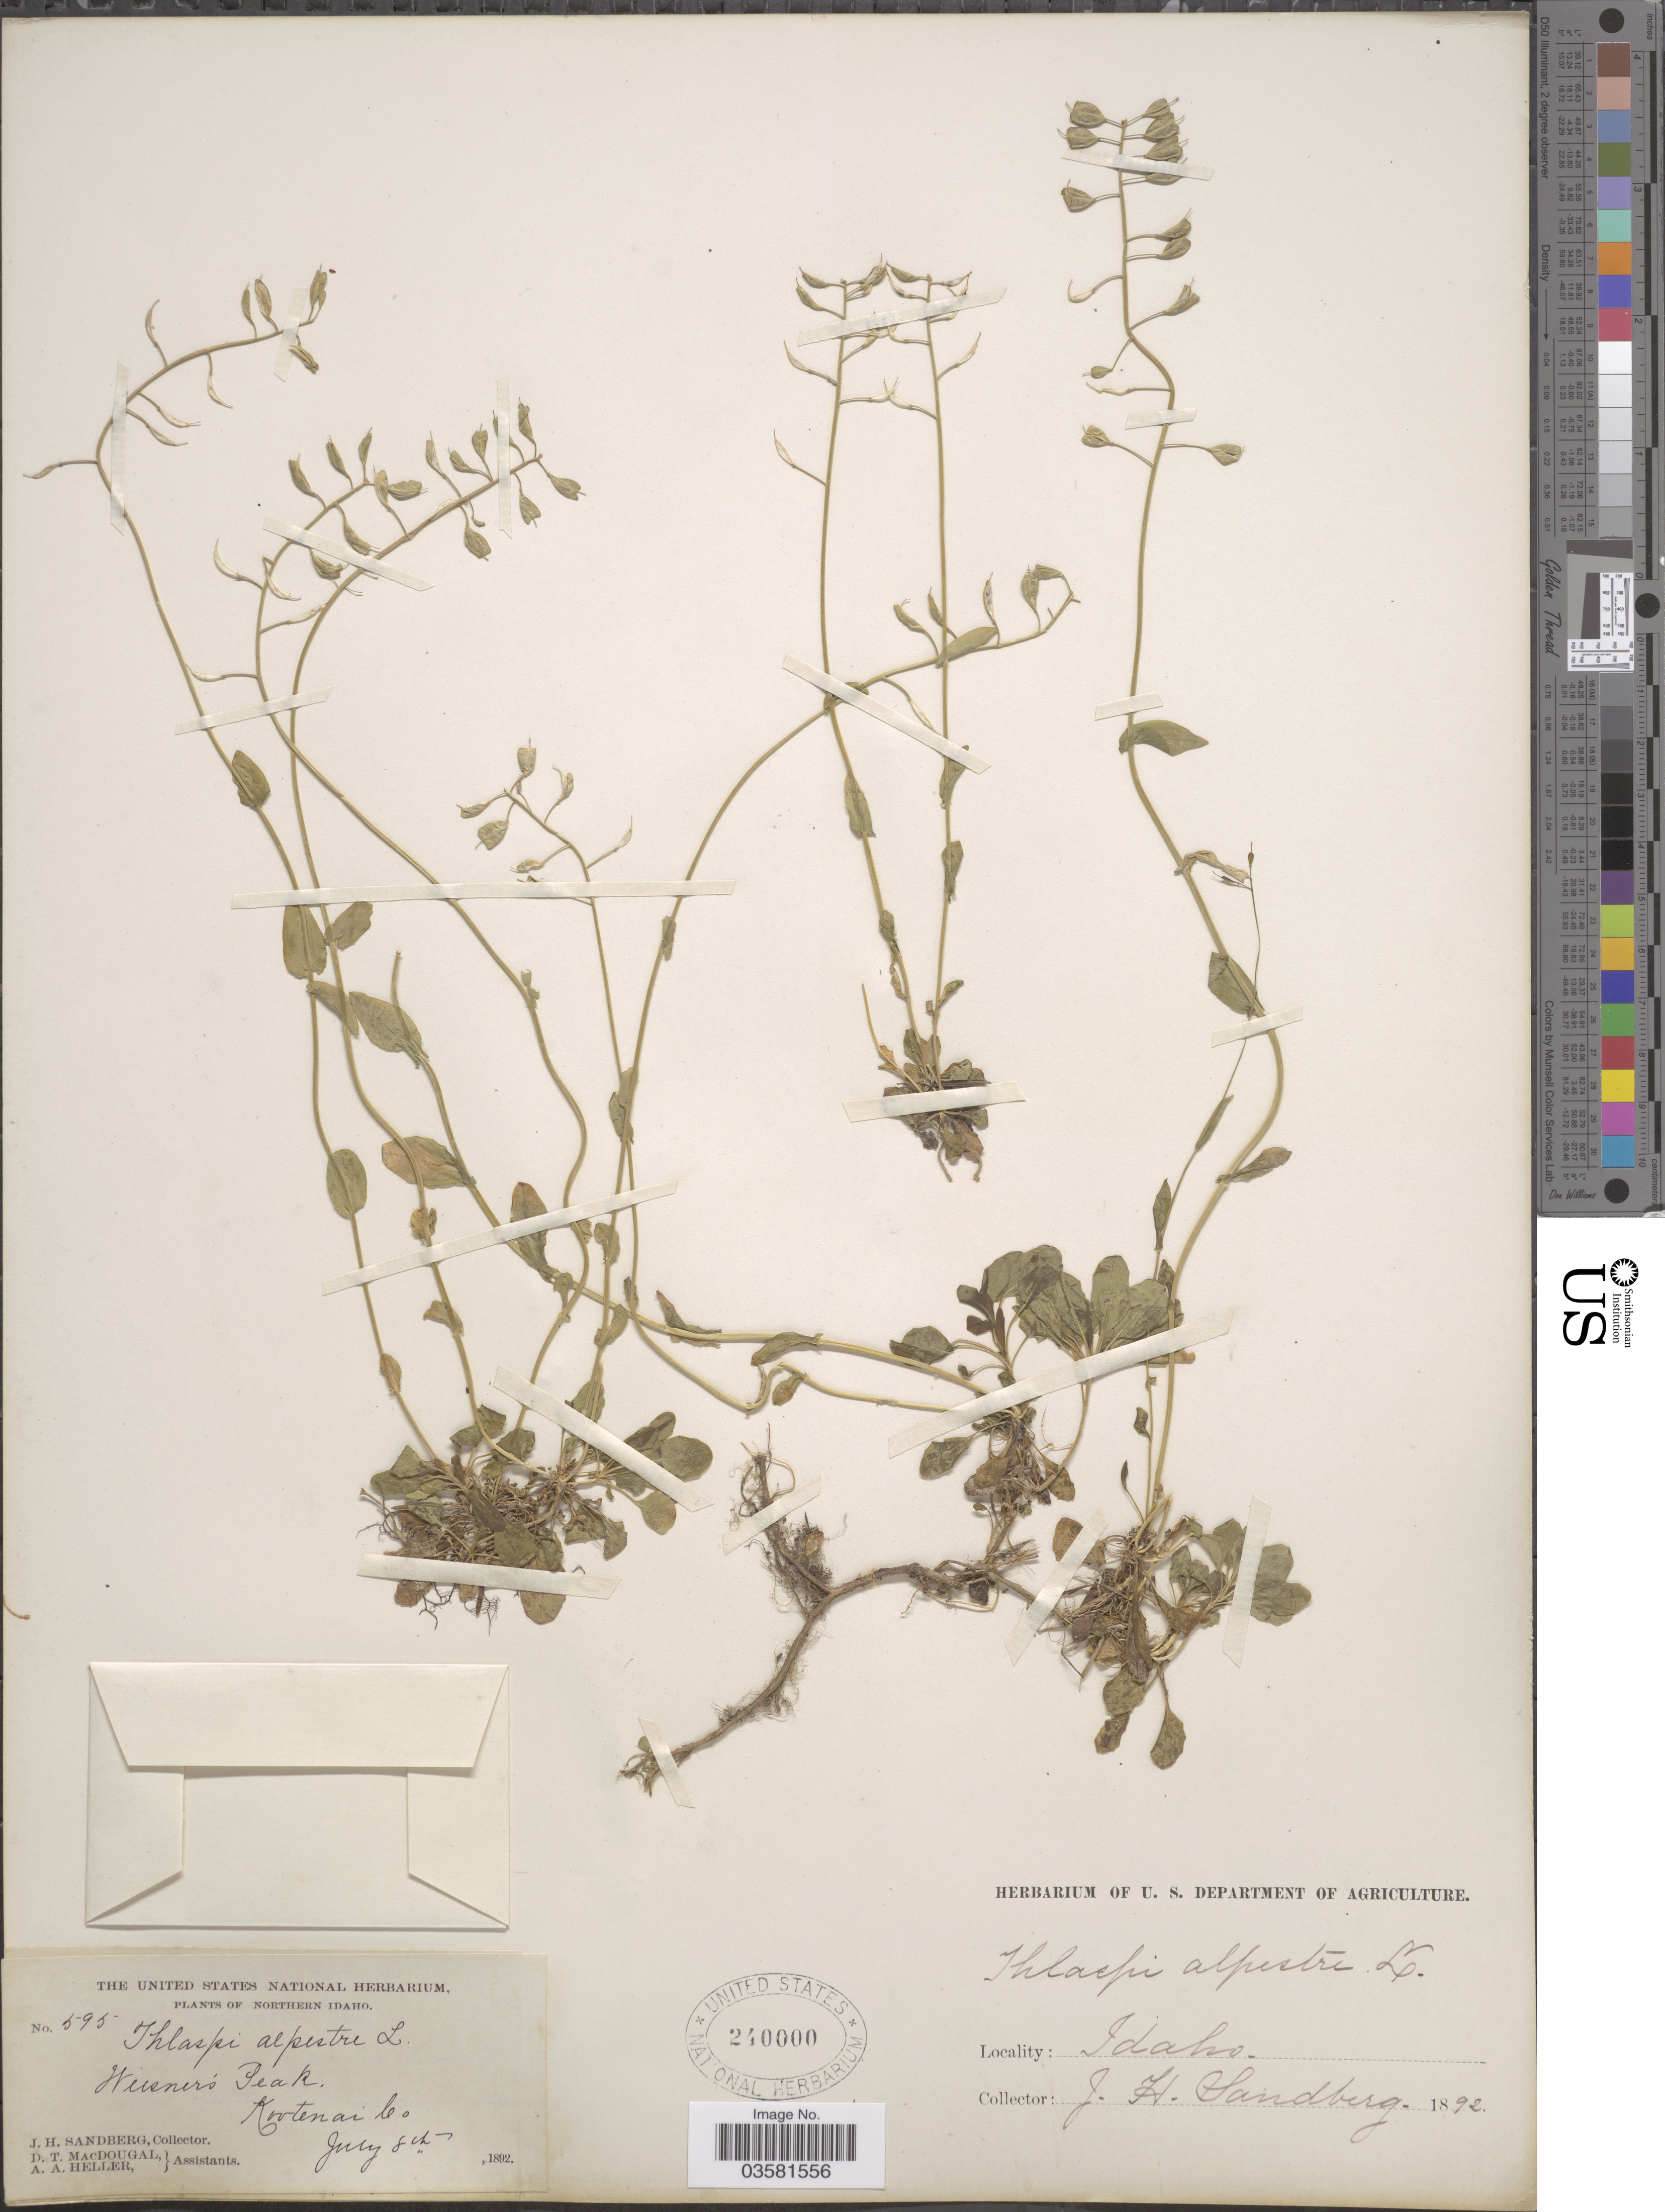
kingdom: Plantae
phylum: Tracheophyta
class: Magnoliopsida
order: Brassicales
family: Brassicaceae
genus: Thlaspi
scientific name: Thlaspi fendleri var. glaucum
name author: (A. Nelson) C.L. Hitchc.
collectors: J. H. Sandberg, D. T. MacDougal & A. A. Heller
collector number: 595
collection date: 1892-07-08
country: United States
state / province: Idaho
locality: Northern Idaho. Wiesner's Peak. Kootenai Co.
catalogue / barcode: US 240000